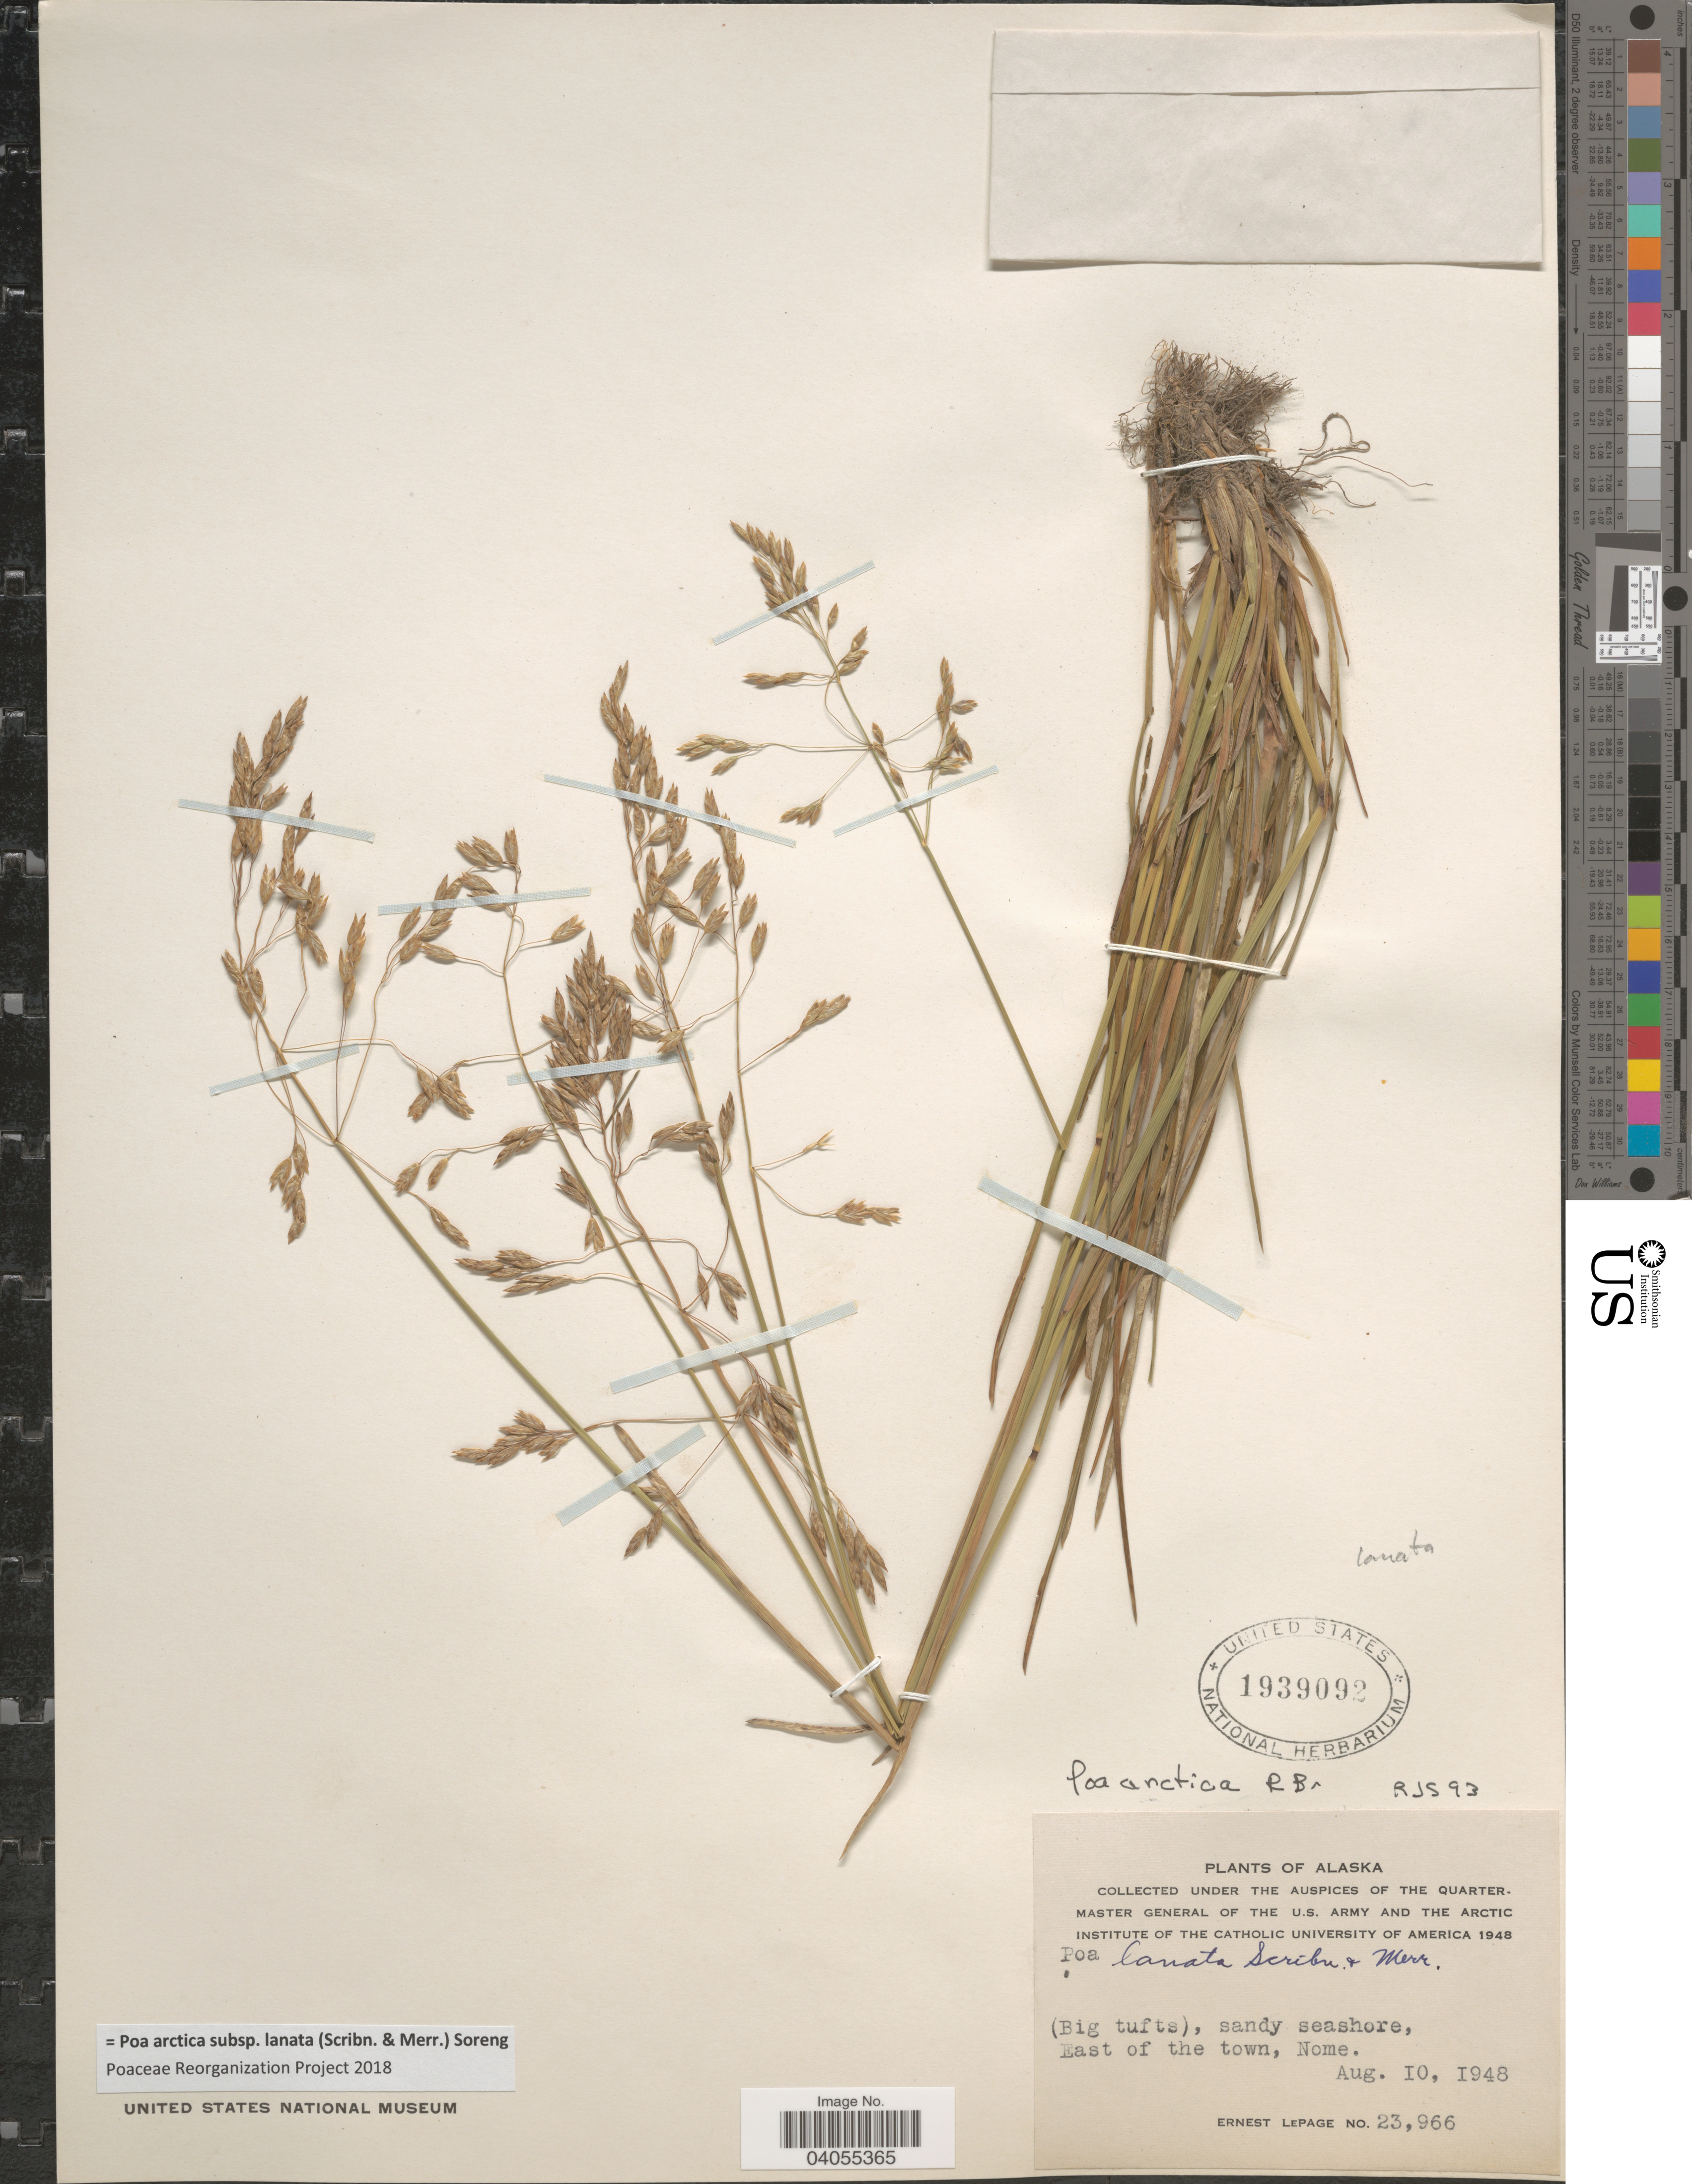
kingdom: Plantae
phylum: Tracheophyta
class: Liliopsida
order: Poales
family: Poaceae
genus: Poa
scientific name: Poa arctica subsp. lanata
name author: (Scribn. & Merr.) Soreng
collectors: E. Lepage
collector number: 23966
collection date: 1948-08-10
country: United States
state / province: Alaska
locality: (Big tufts), sandy seashore, East of the town, Nome.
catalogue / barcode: US 1939092